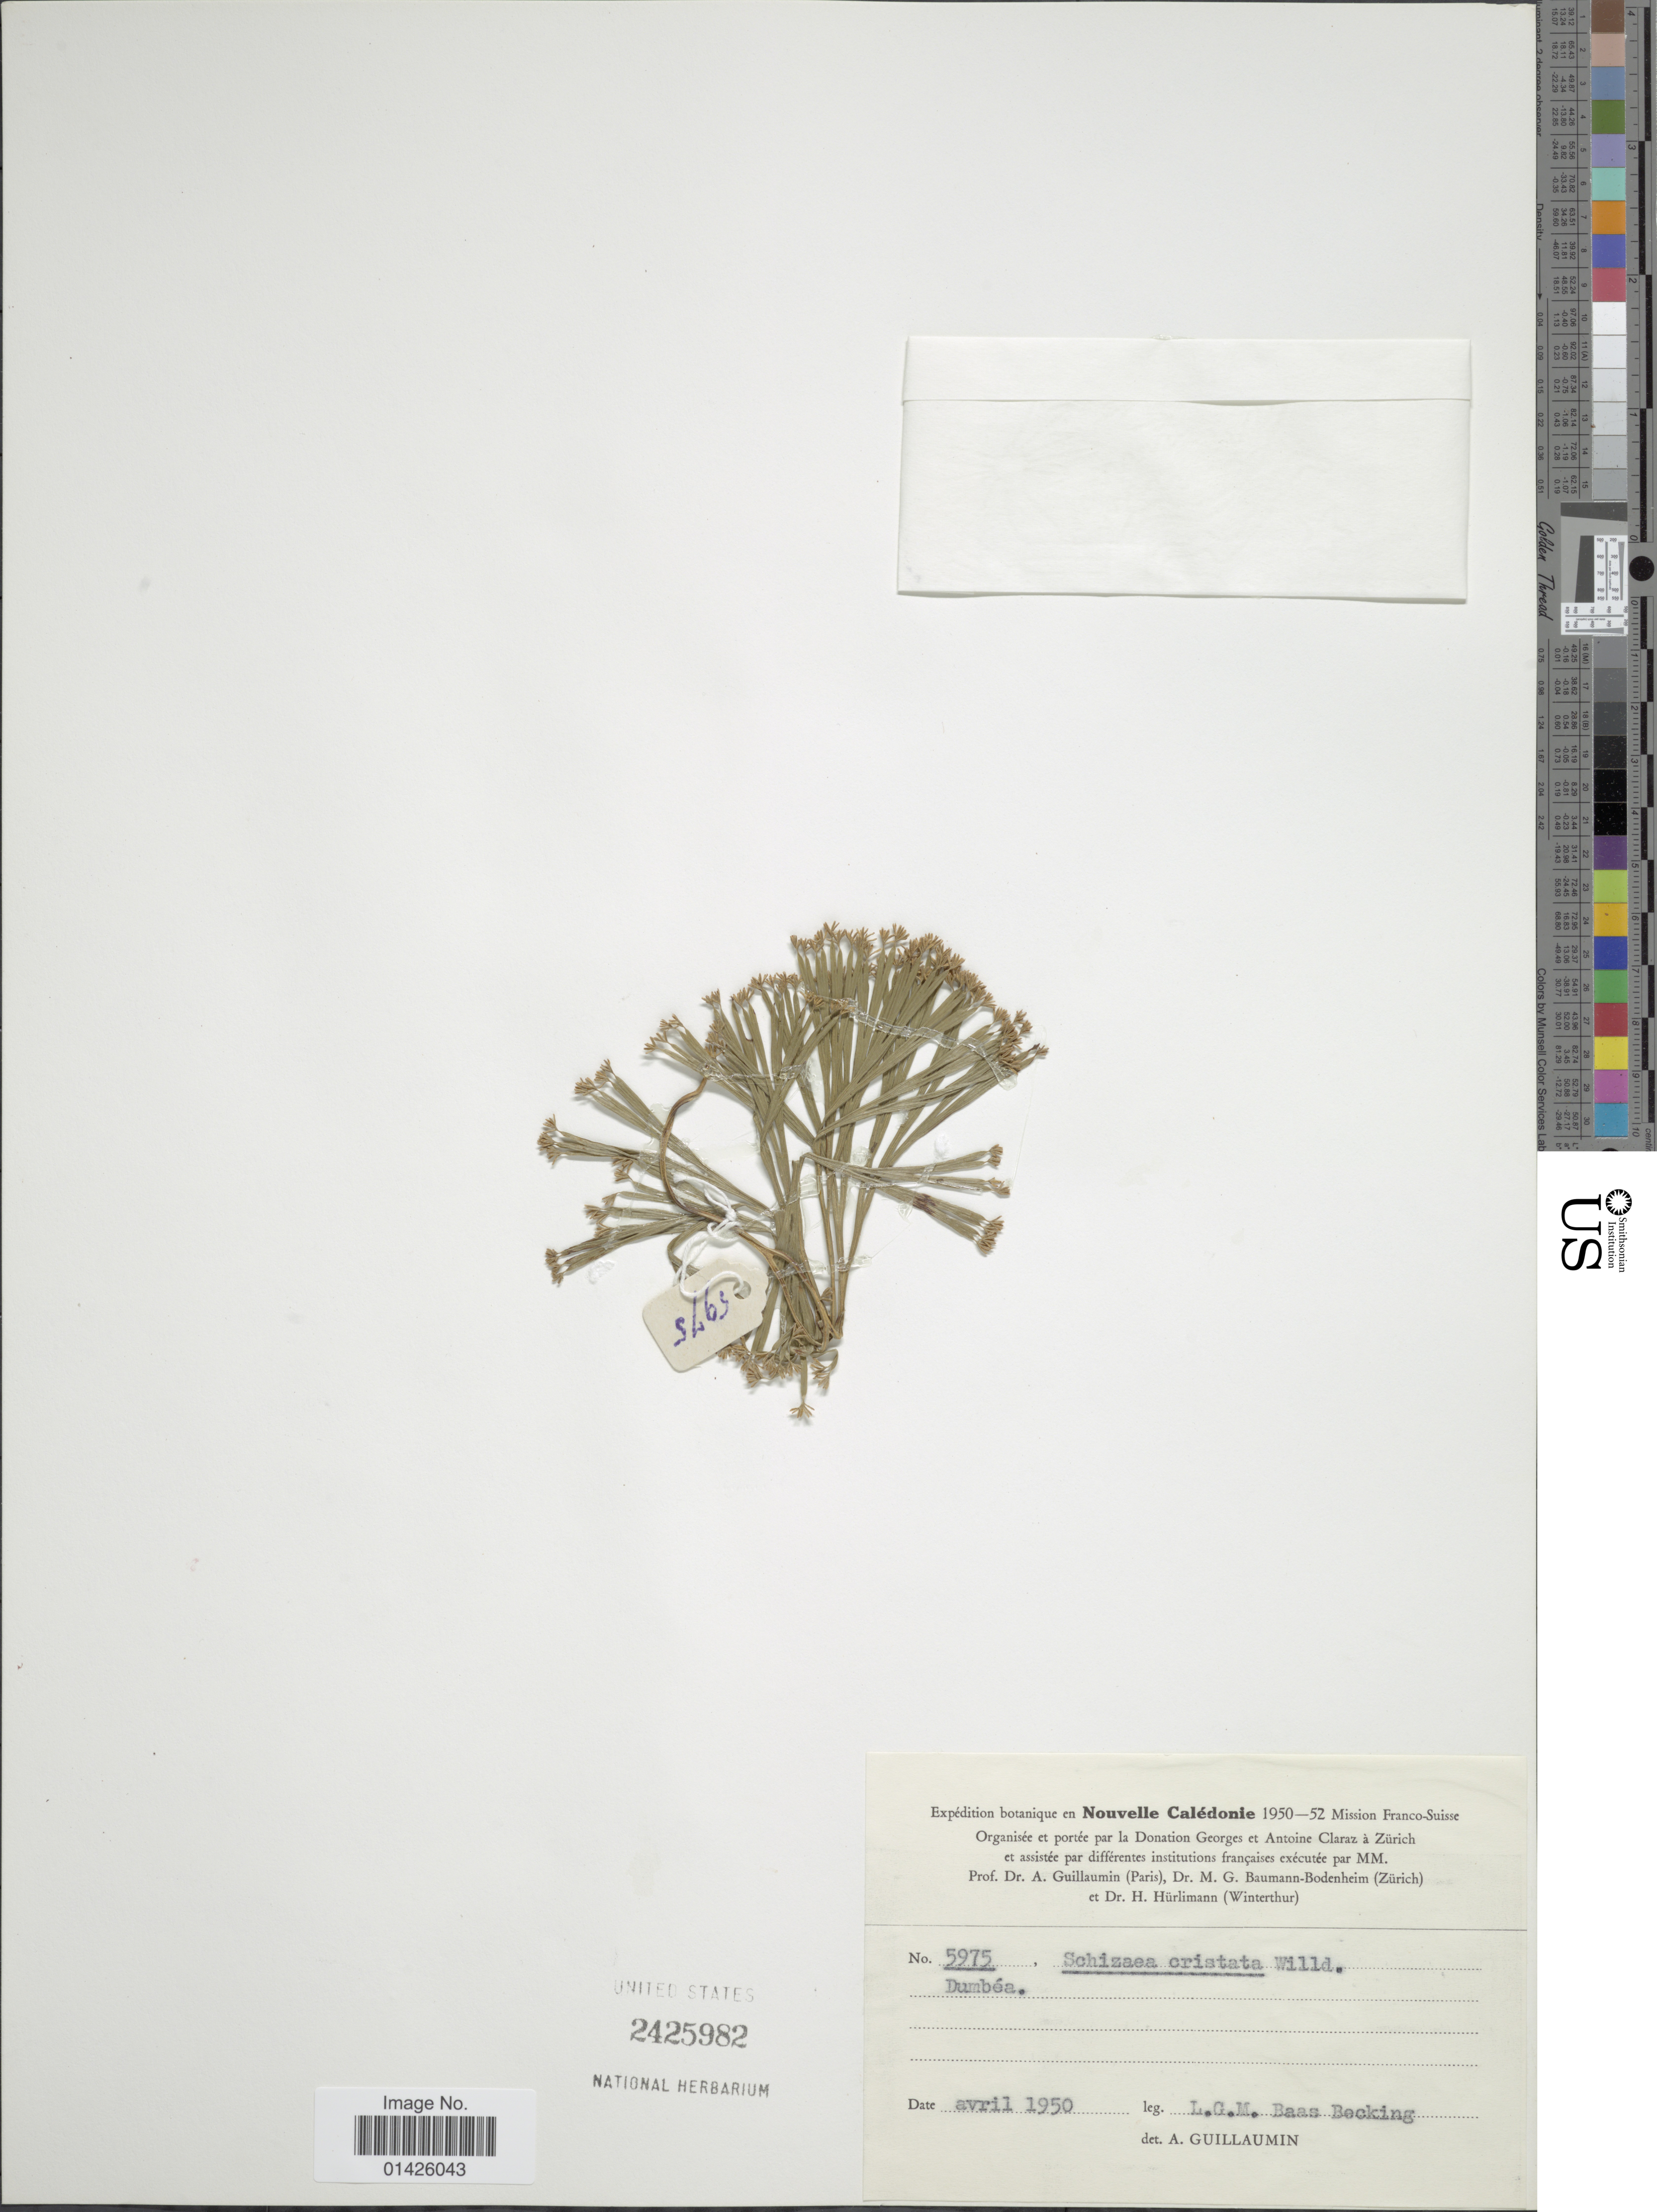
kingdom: Plantae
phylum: Tracheophyta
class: Polypodiopsida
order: Schizaeales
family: Schizaeaceae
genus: Schizaea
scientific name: Schizaea dichotoma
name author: (L.) J. Sm.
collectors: L. Baas Becking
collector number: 5975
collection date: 1950-04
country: New Caledonia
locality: Dumbéa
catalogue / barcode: US 2425982